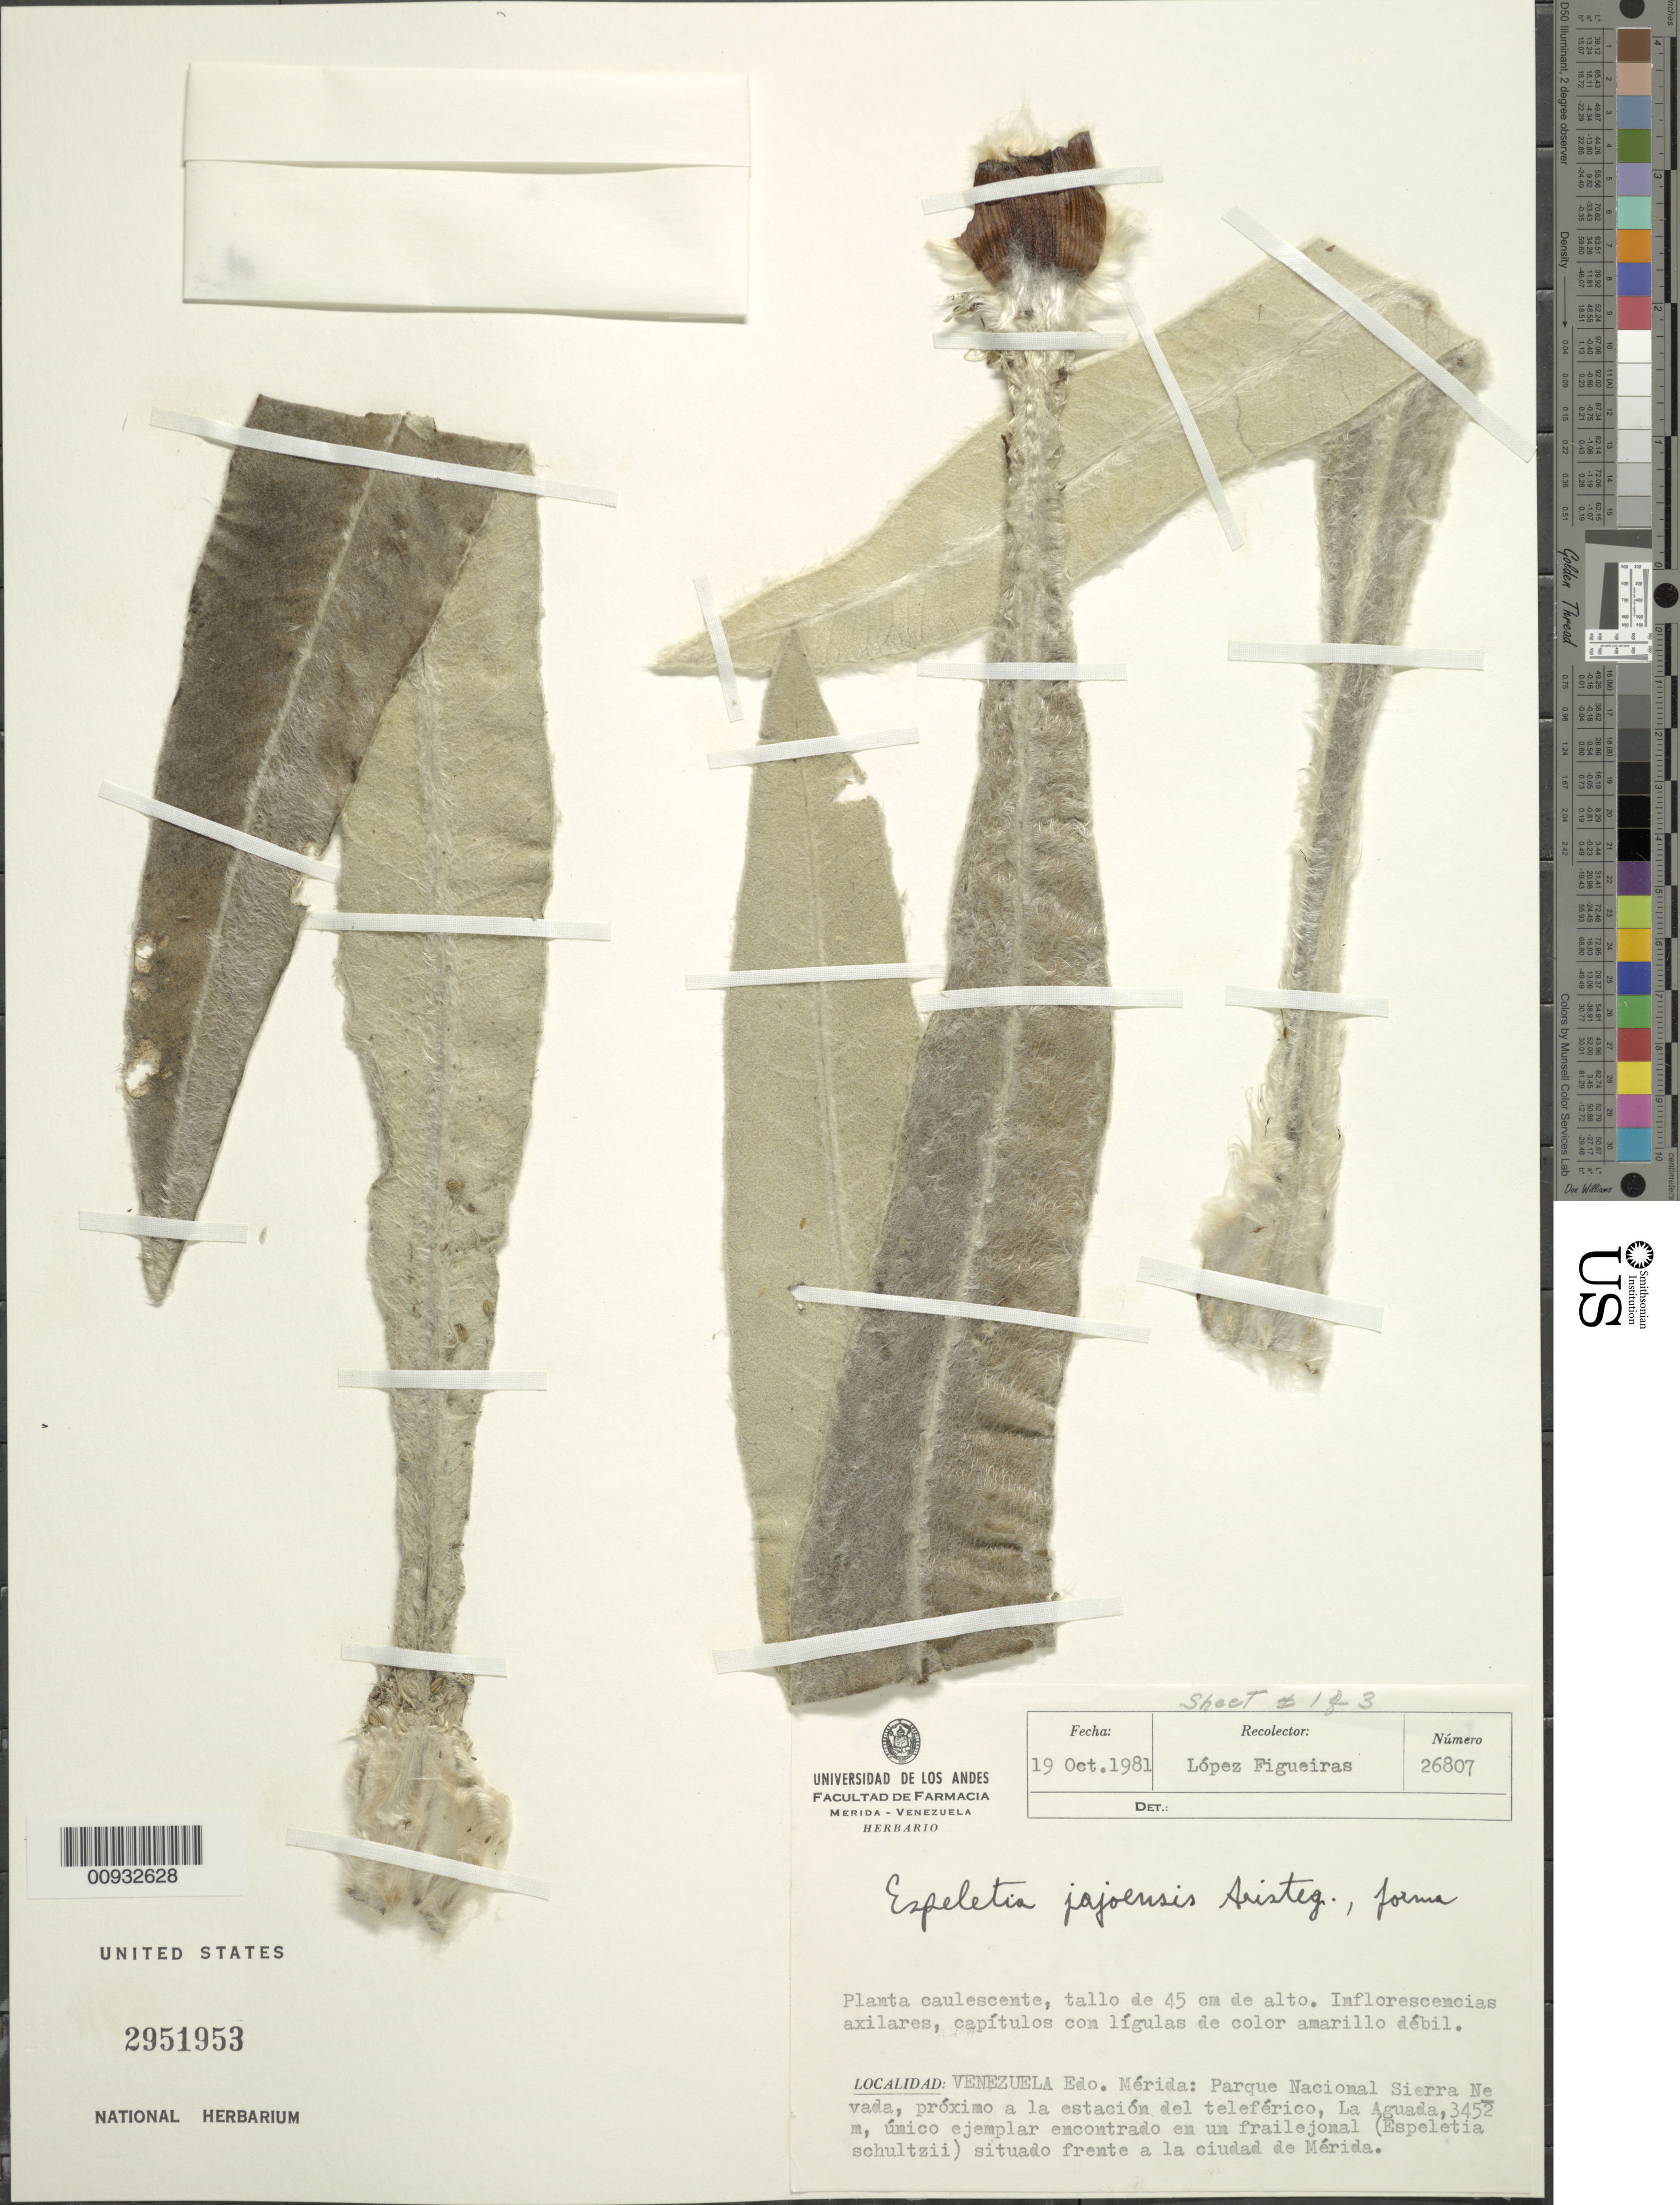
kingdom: Plantae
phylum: Tracheophyta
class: Magnoliopsida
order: Asterales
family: Asteraceae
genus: Espeletia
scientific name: Espeletia jajoensis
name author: Aristeg.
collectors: M. López Figueiras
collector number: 26807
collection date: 1981-10-19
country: Venezuela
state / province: Mérida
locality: Parque Nacional Sierra Nevada, próximo a la estación del teleférico, La Aguada, único ejemplare encontrado en un frailejonal (E. schultzii) situado frente a la ciudad de Mérida.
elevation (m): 3452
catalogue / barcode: US 2951953